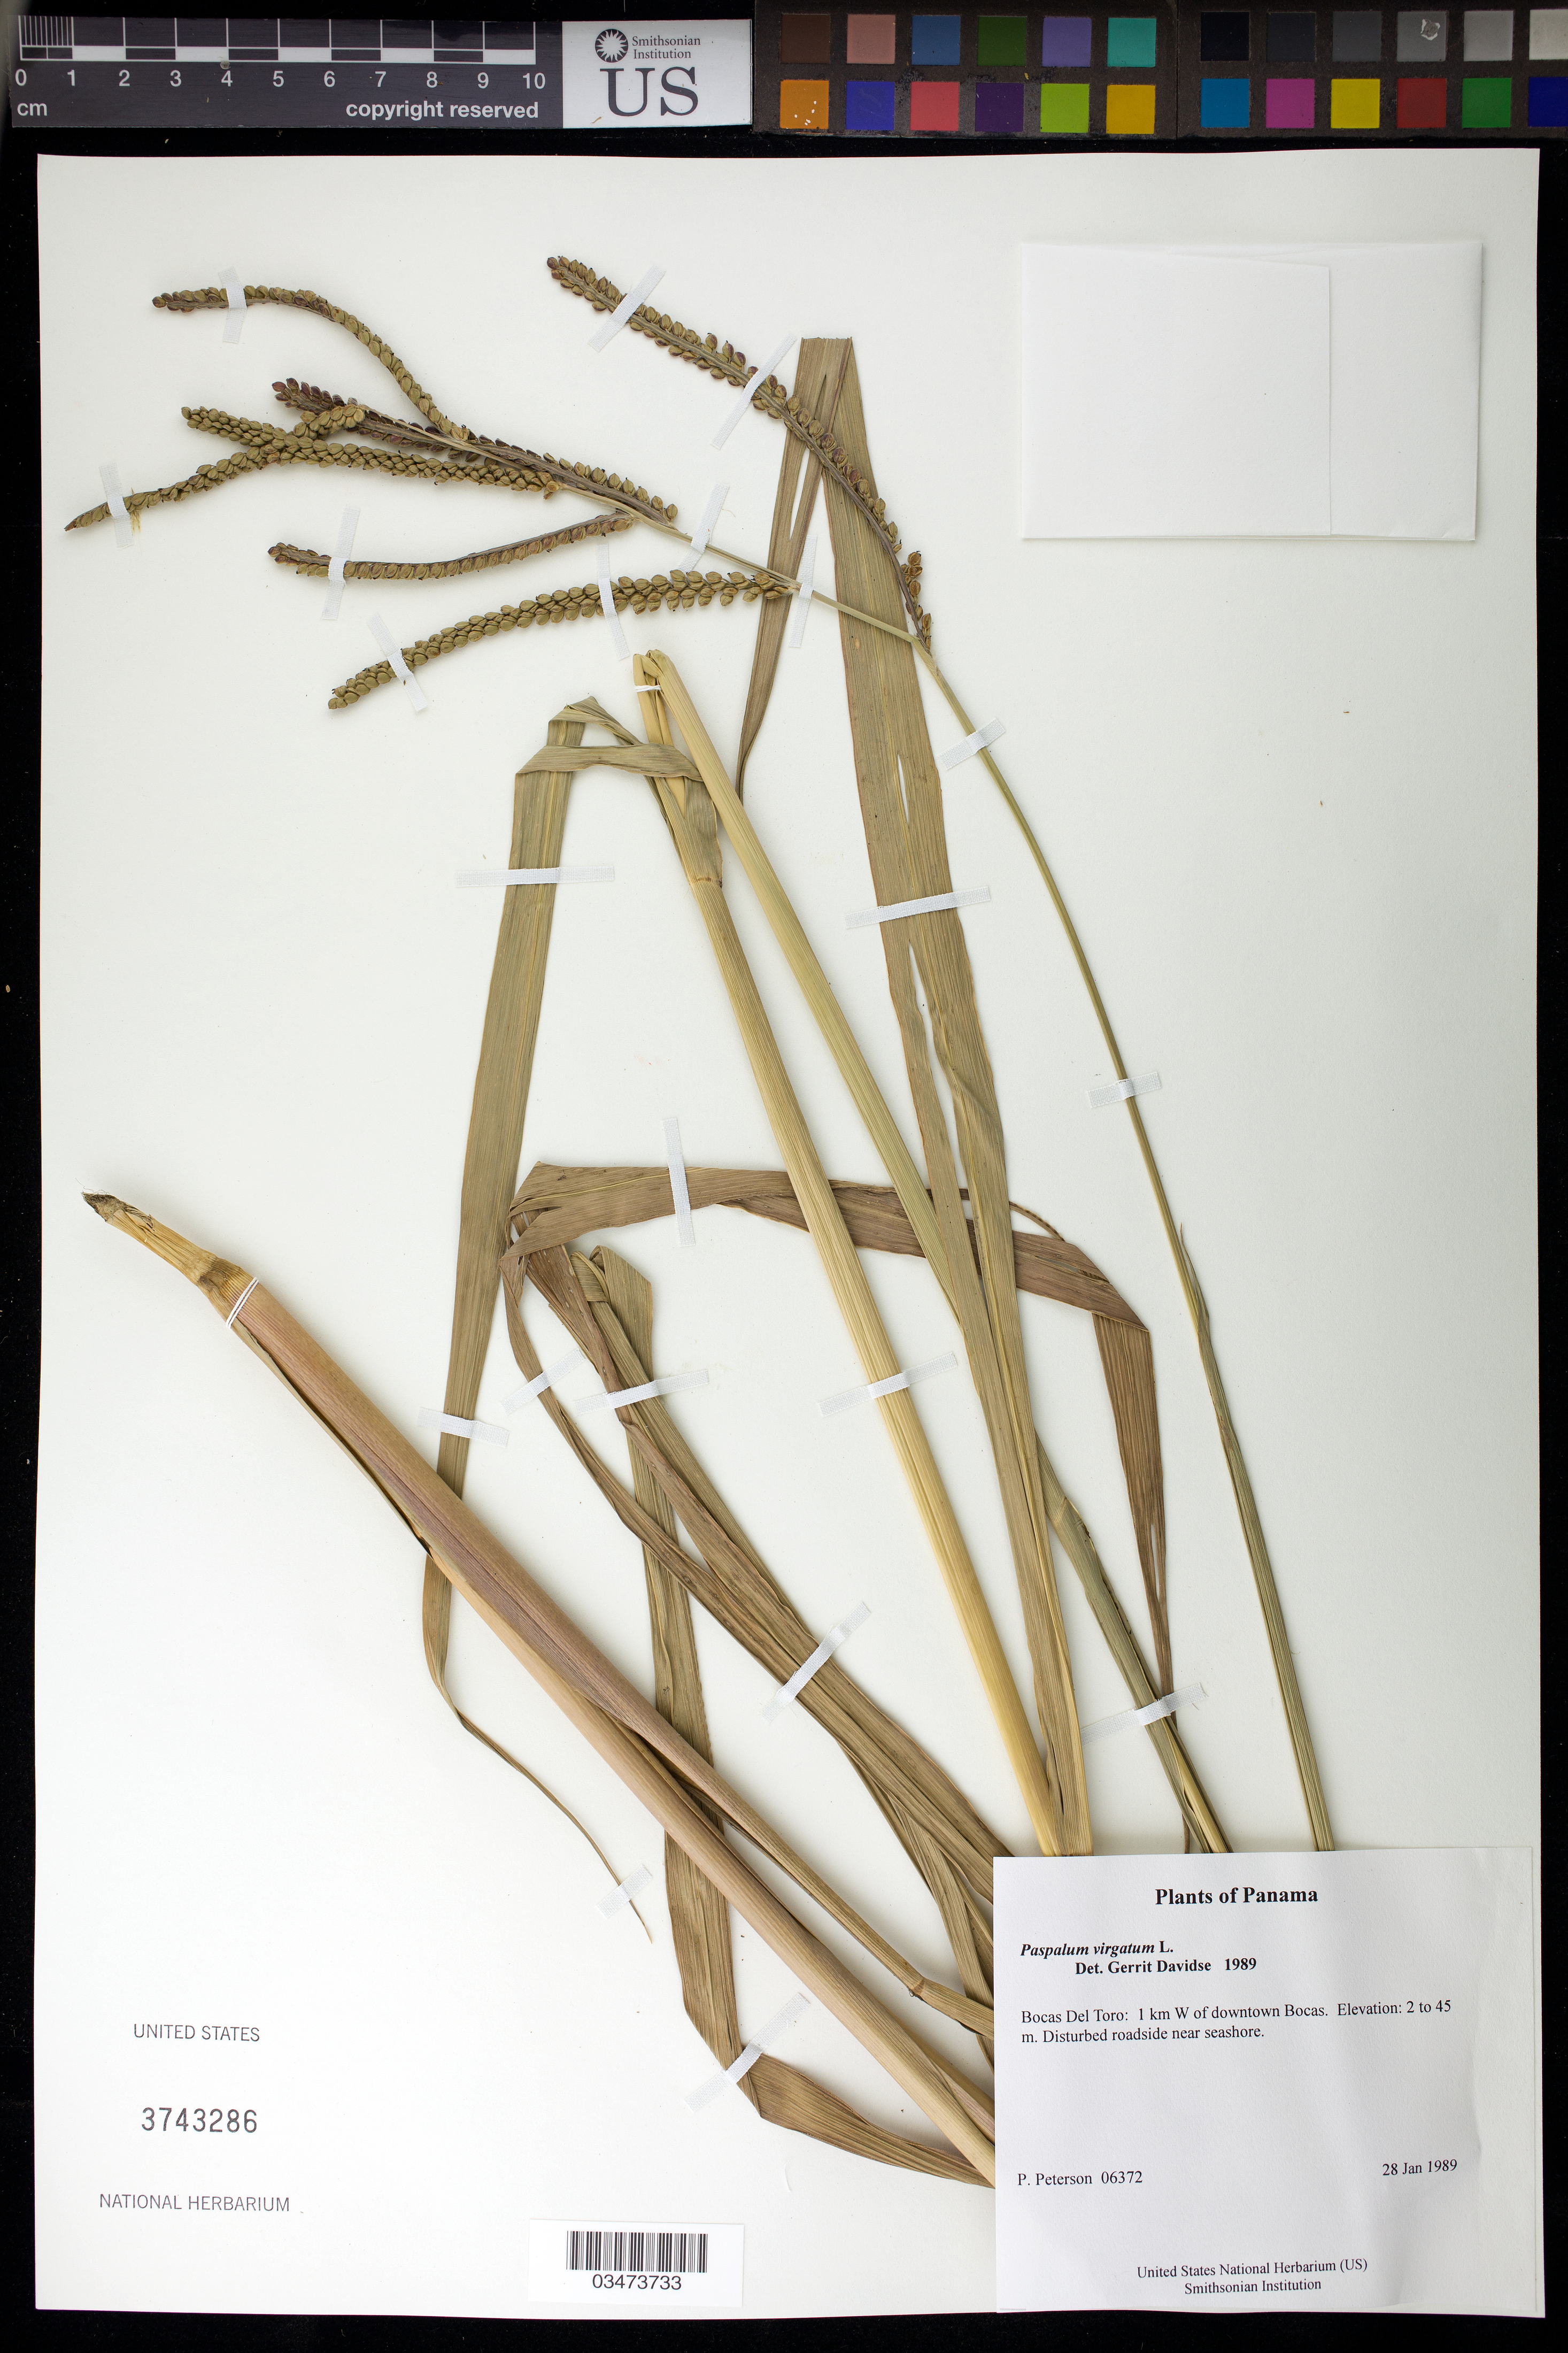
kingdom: Plantae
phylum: Tracheophyta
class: Liliopsida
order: Poales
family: Poaceae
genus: Paspalum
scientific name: Paspalum virgatum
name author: L.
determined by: Davidse, Gerrit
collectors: P. M. Peterson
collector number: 06372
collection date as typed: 28 Jan 1989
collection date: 1989-01-28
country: Panama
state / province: Bocas del Toro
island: Colón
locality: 1 km W of downtown Bocas.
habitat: Disturbed roadside near seashore.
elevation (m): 2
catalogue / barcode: US 3743286